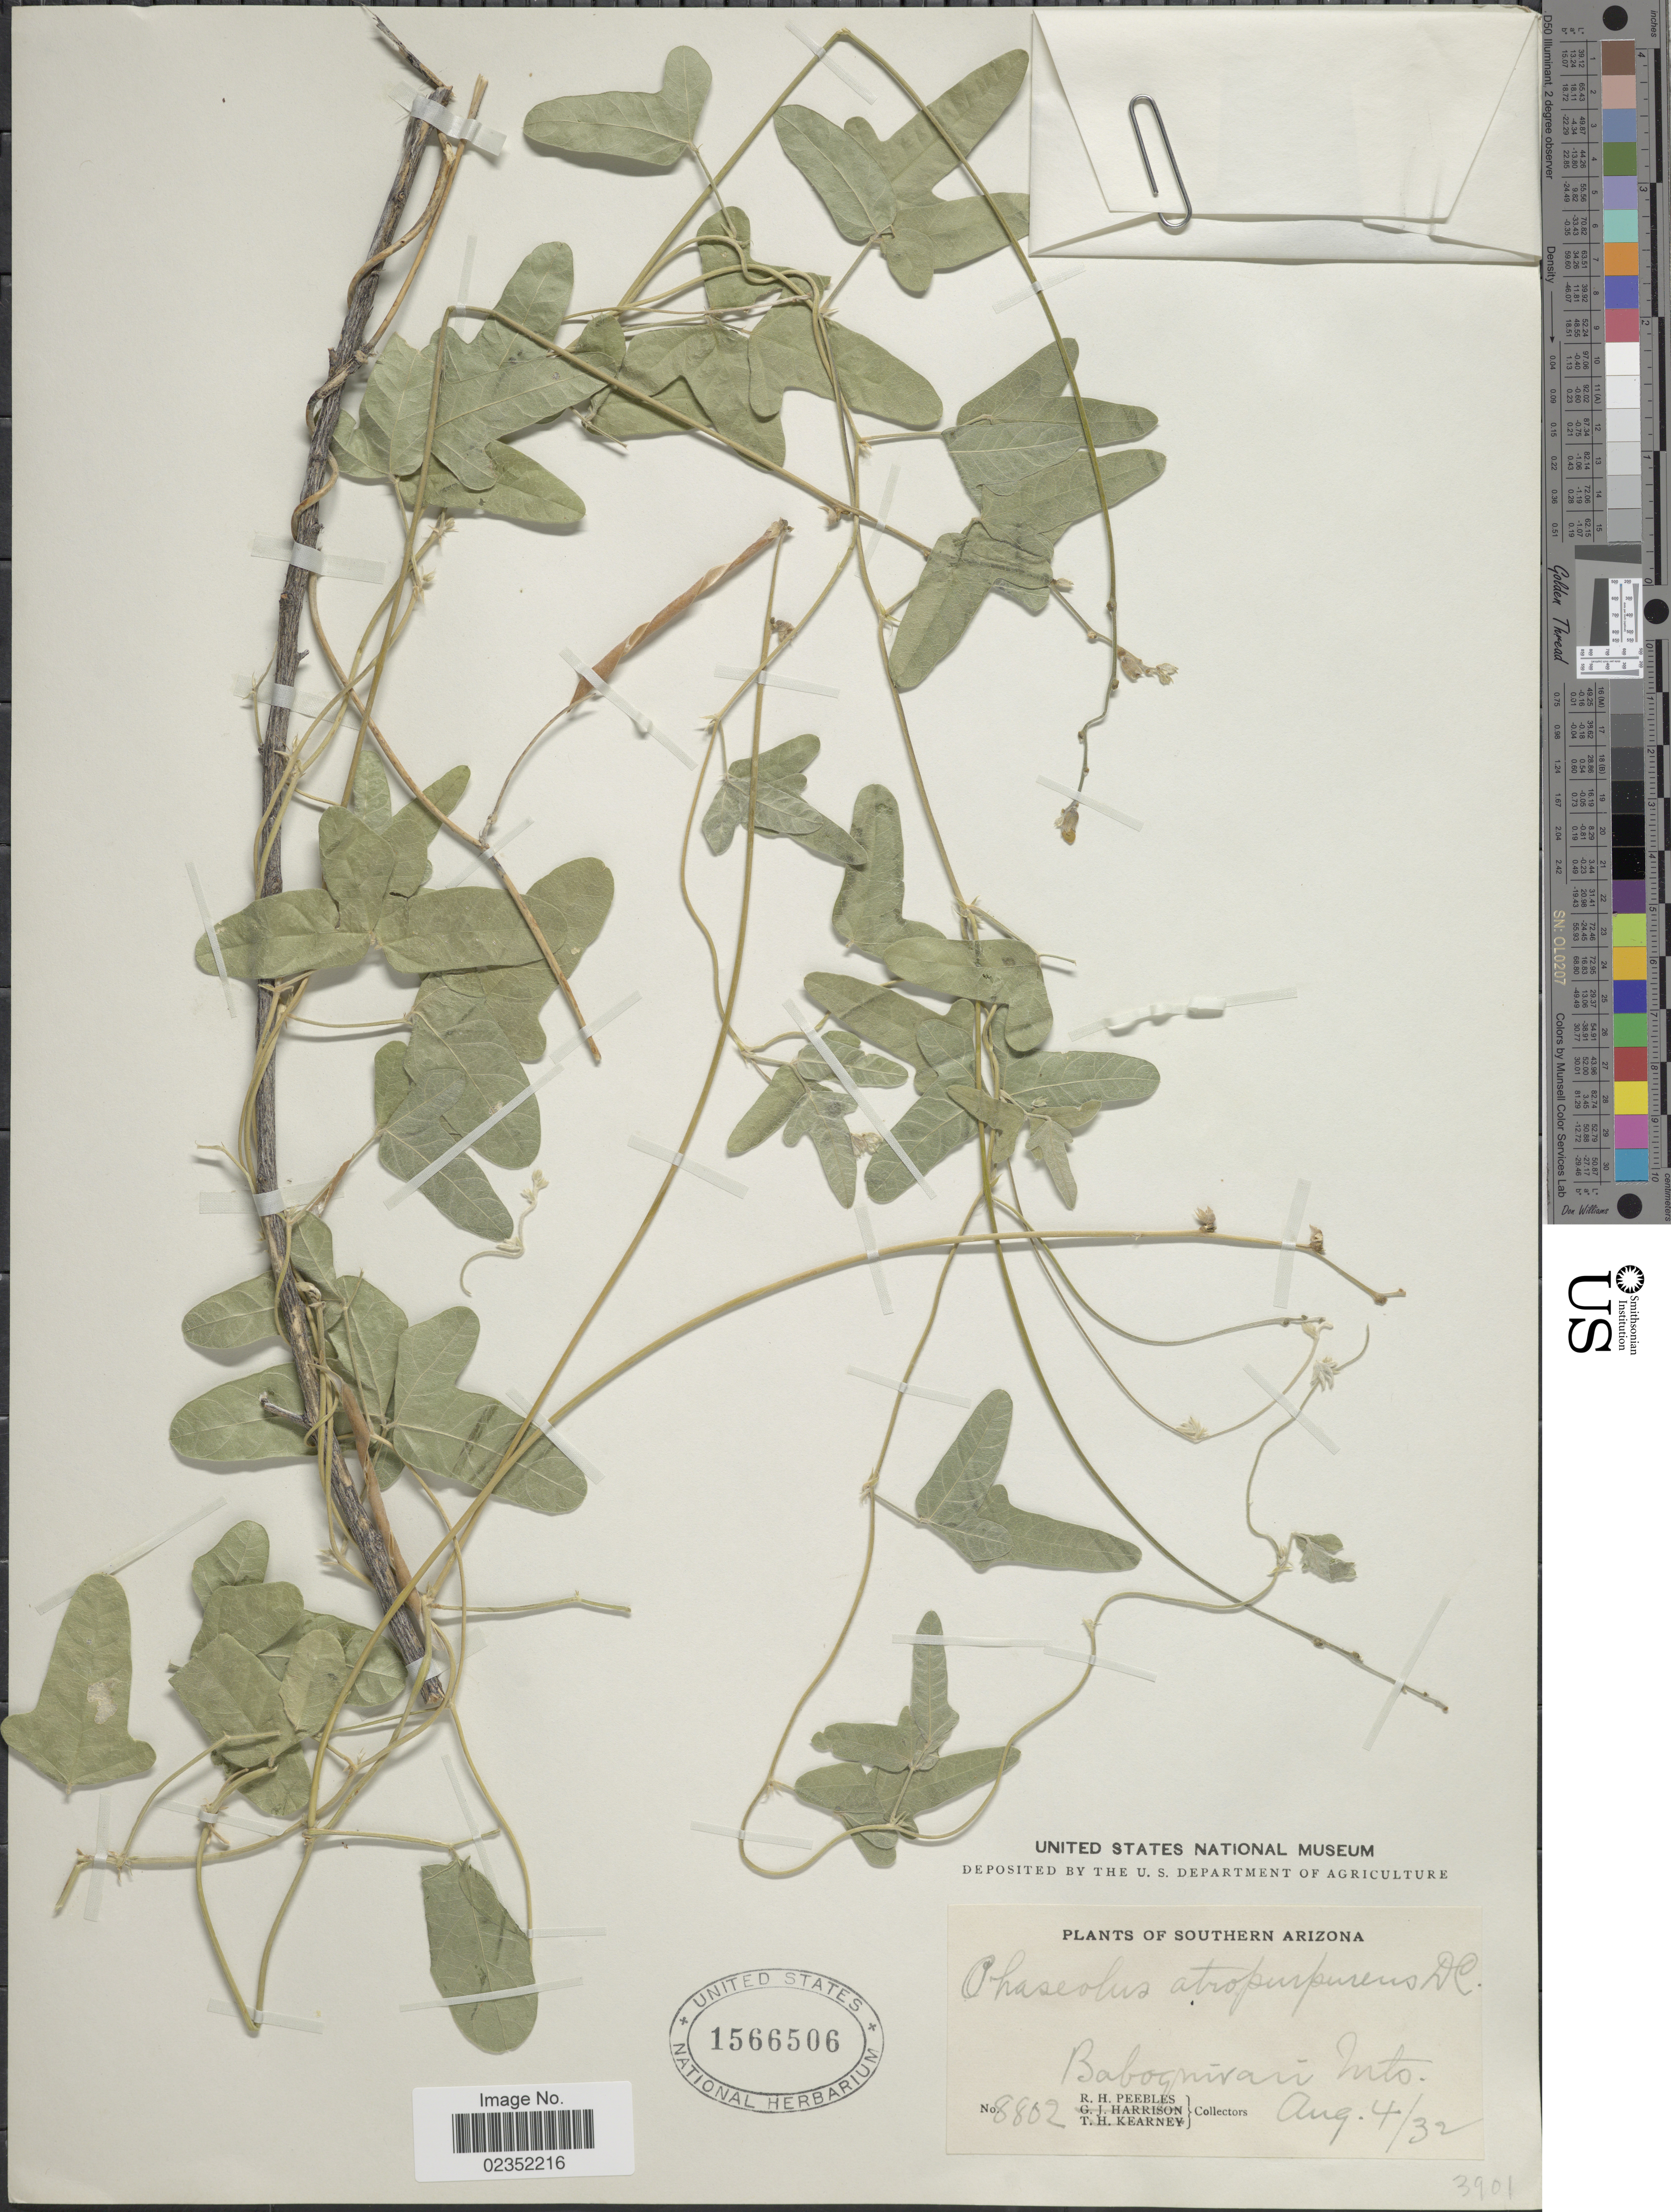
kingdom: Plantae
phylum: Tracheophyta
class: Magnoliopsida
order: Fabales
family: Fabaceae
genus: Macroptilium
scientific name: Macroptilium atropurpureum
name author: (DC.) Urb.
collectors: R. H. Peebles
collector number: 8802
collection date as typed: Transcribed d/m/y: 4/8/32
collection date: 1932-08-04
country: United States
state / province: Arizona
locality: Southern Arizona. Baboquivari mts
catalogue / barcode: US 1566506